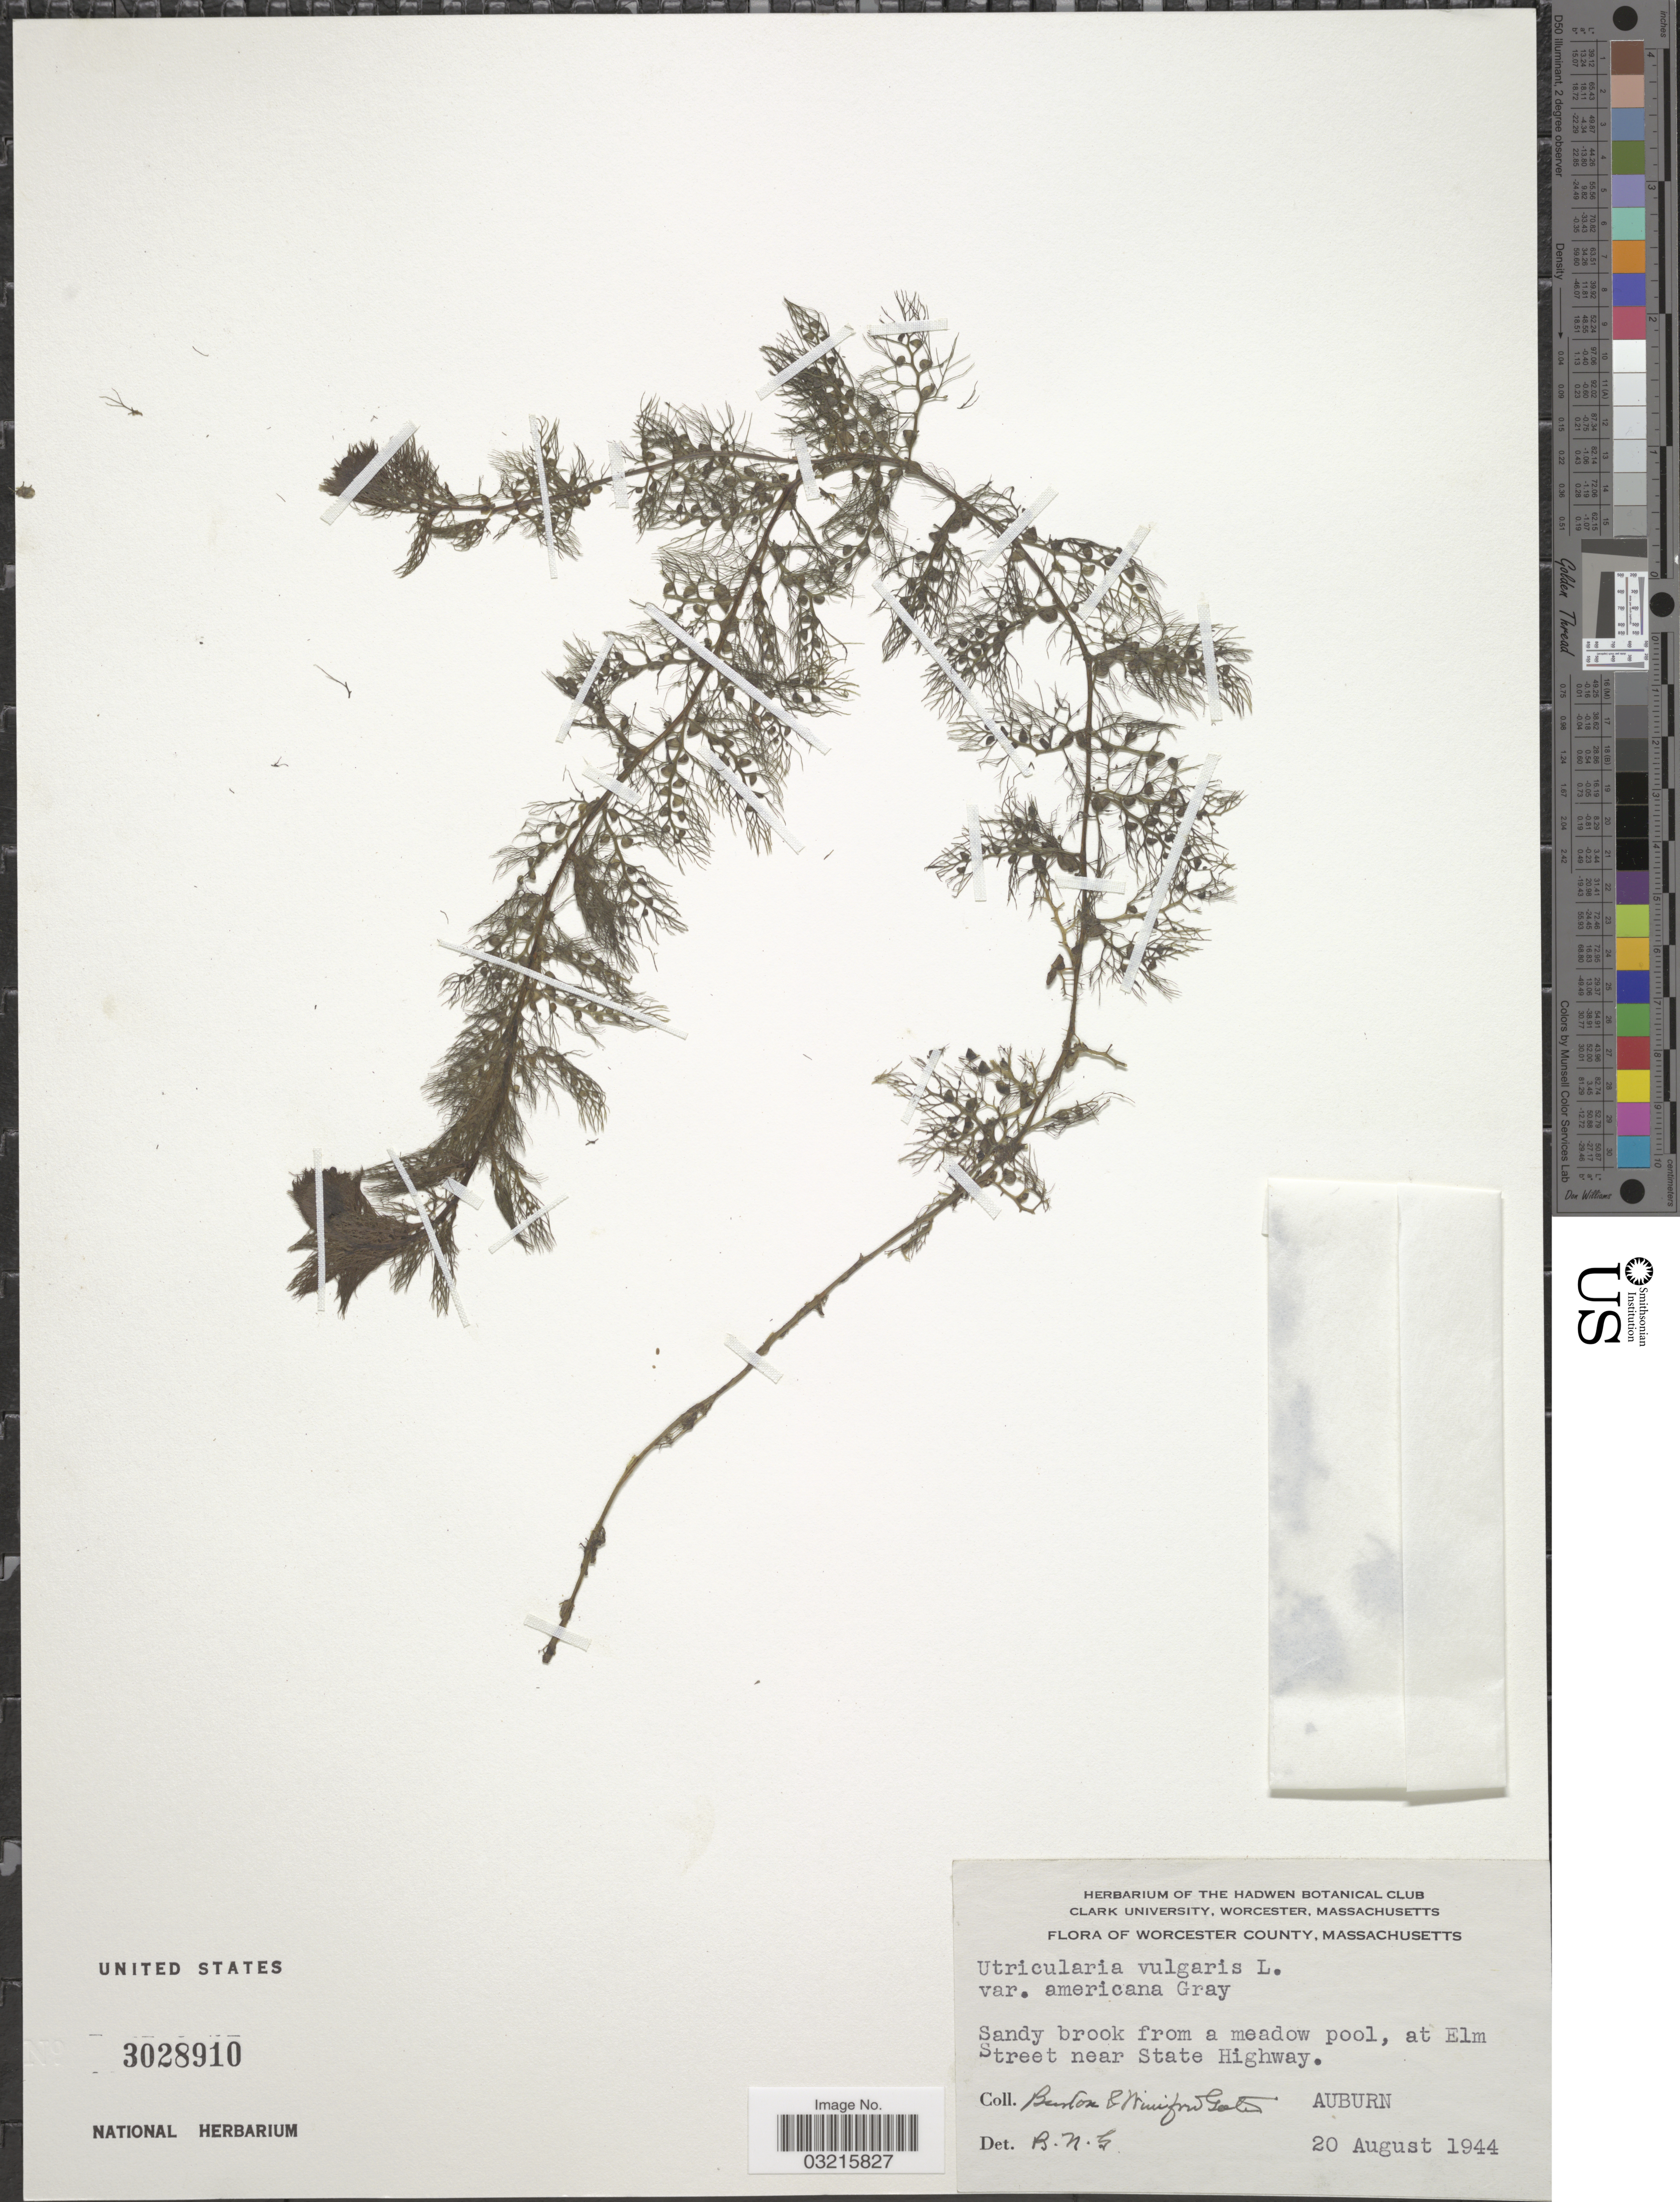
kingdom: Plantae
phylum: Tracheophyta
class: Magnoliopsida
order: Lamiales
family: Lentibulariaceae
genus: Utricularia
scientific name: Utricularia vulgaris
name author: L.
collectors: B. N. Gates & W. Gates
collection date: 1944-08-20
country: United States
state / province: Massachusetts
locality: Worcester County. at Elm Street near State Highway, Auburn.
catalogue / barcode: US 3028910